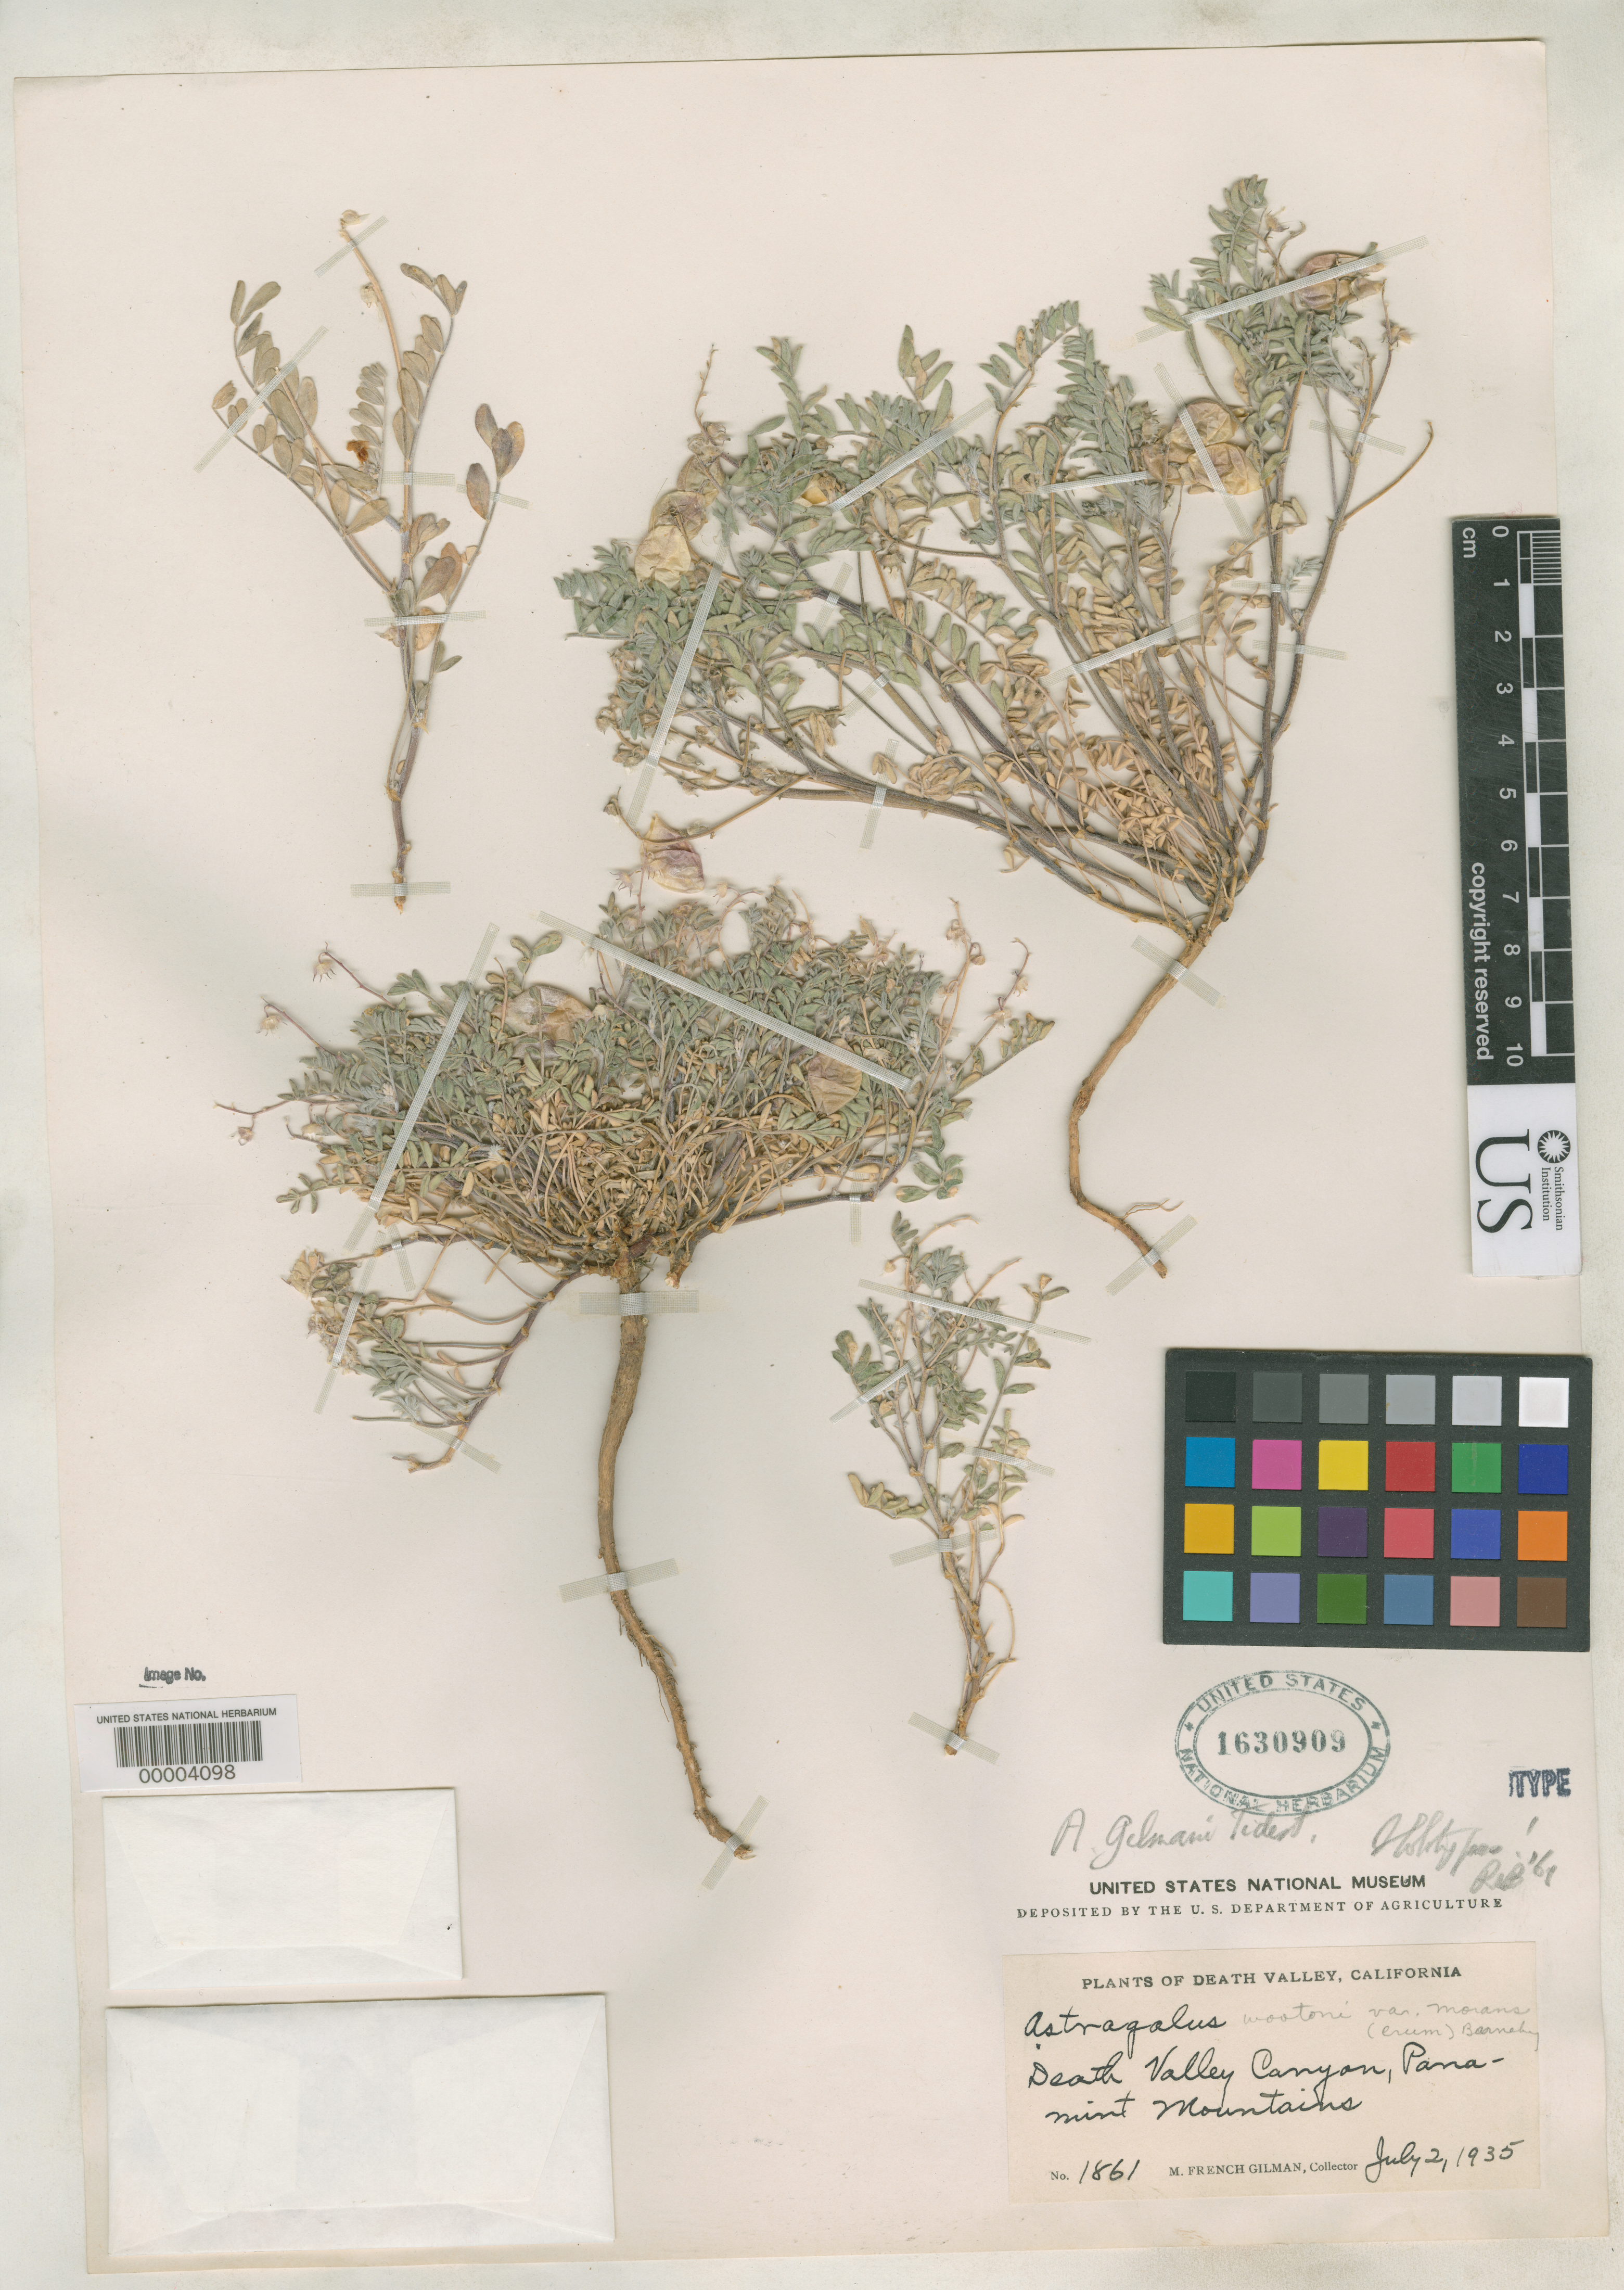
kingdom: Plantae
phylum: Tracheophyta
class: Magnoliopsida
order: Fabales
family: Fabaceae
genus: Astragalus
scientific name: Astragalus gilmani Tidestr. orth. var.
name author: Tidestr.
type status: Holotype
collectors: M. F. Gilman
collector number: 1861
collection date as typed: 02 Jul 1935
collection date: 1935-07-02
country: United States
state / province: California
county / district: Inyo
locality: Panamint Mountains, Death Valley canyon.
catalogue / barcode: US 1630909